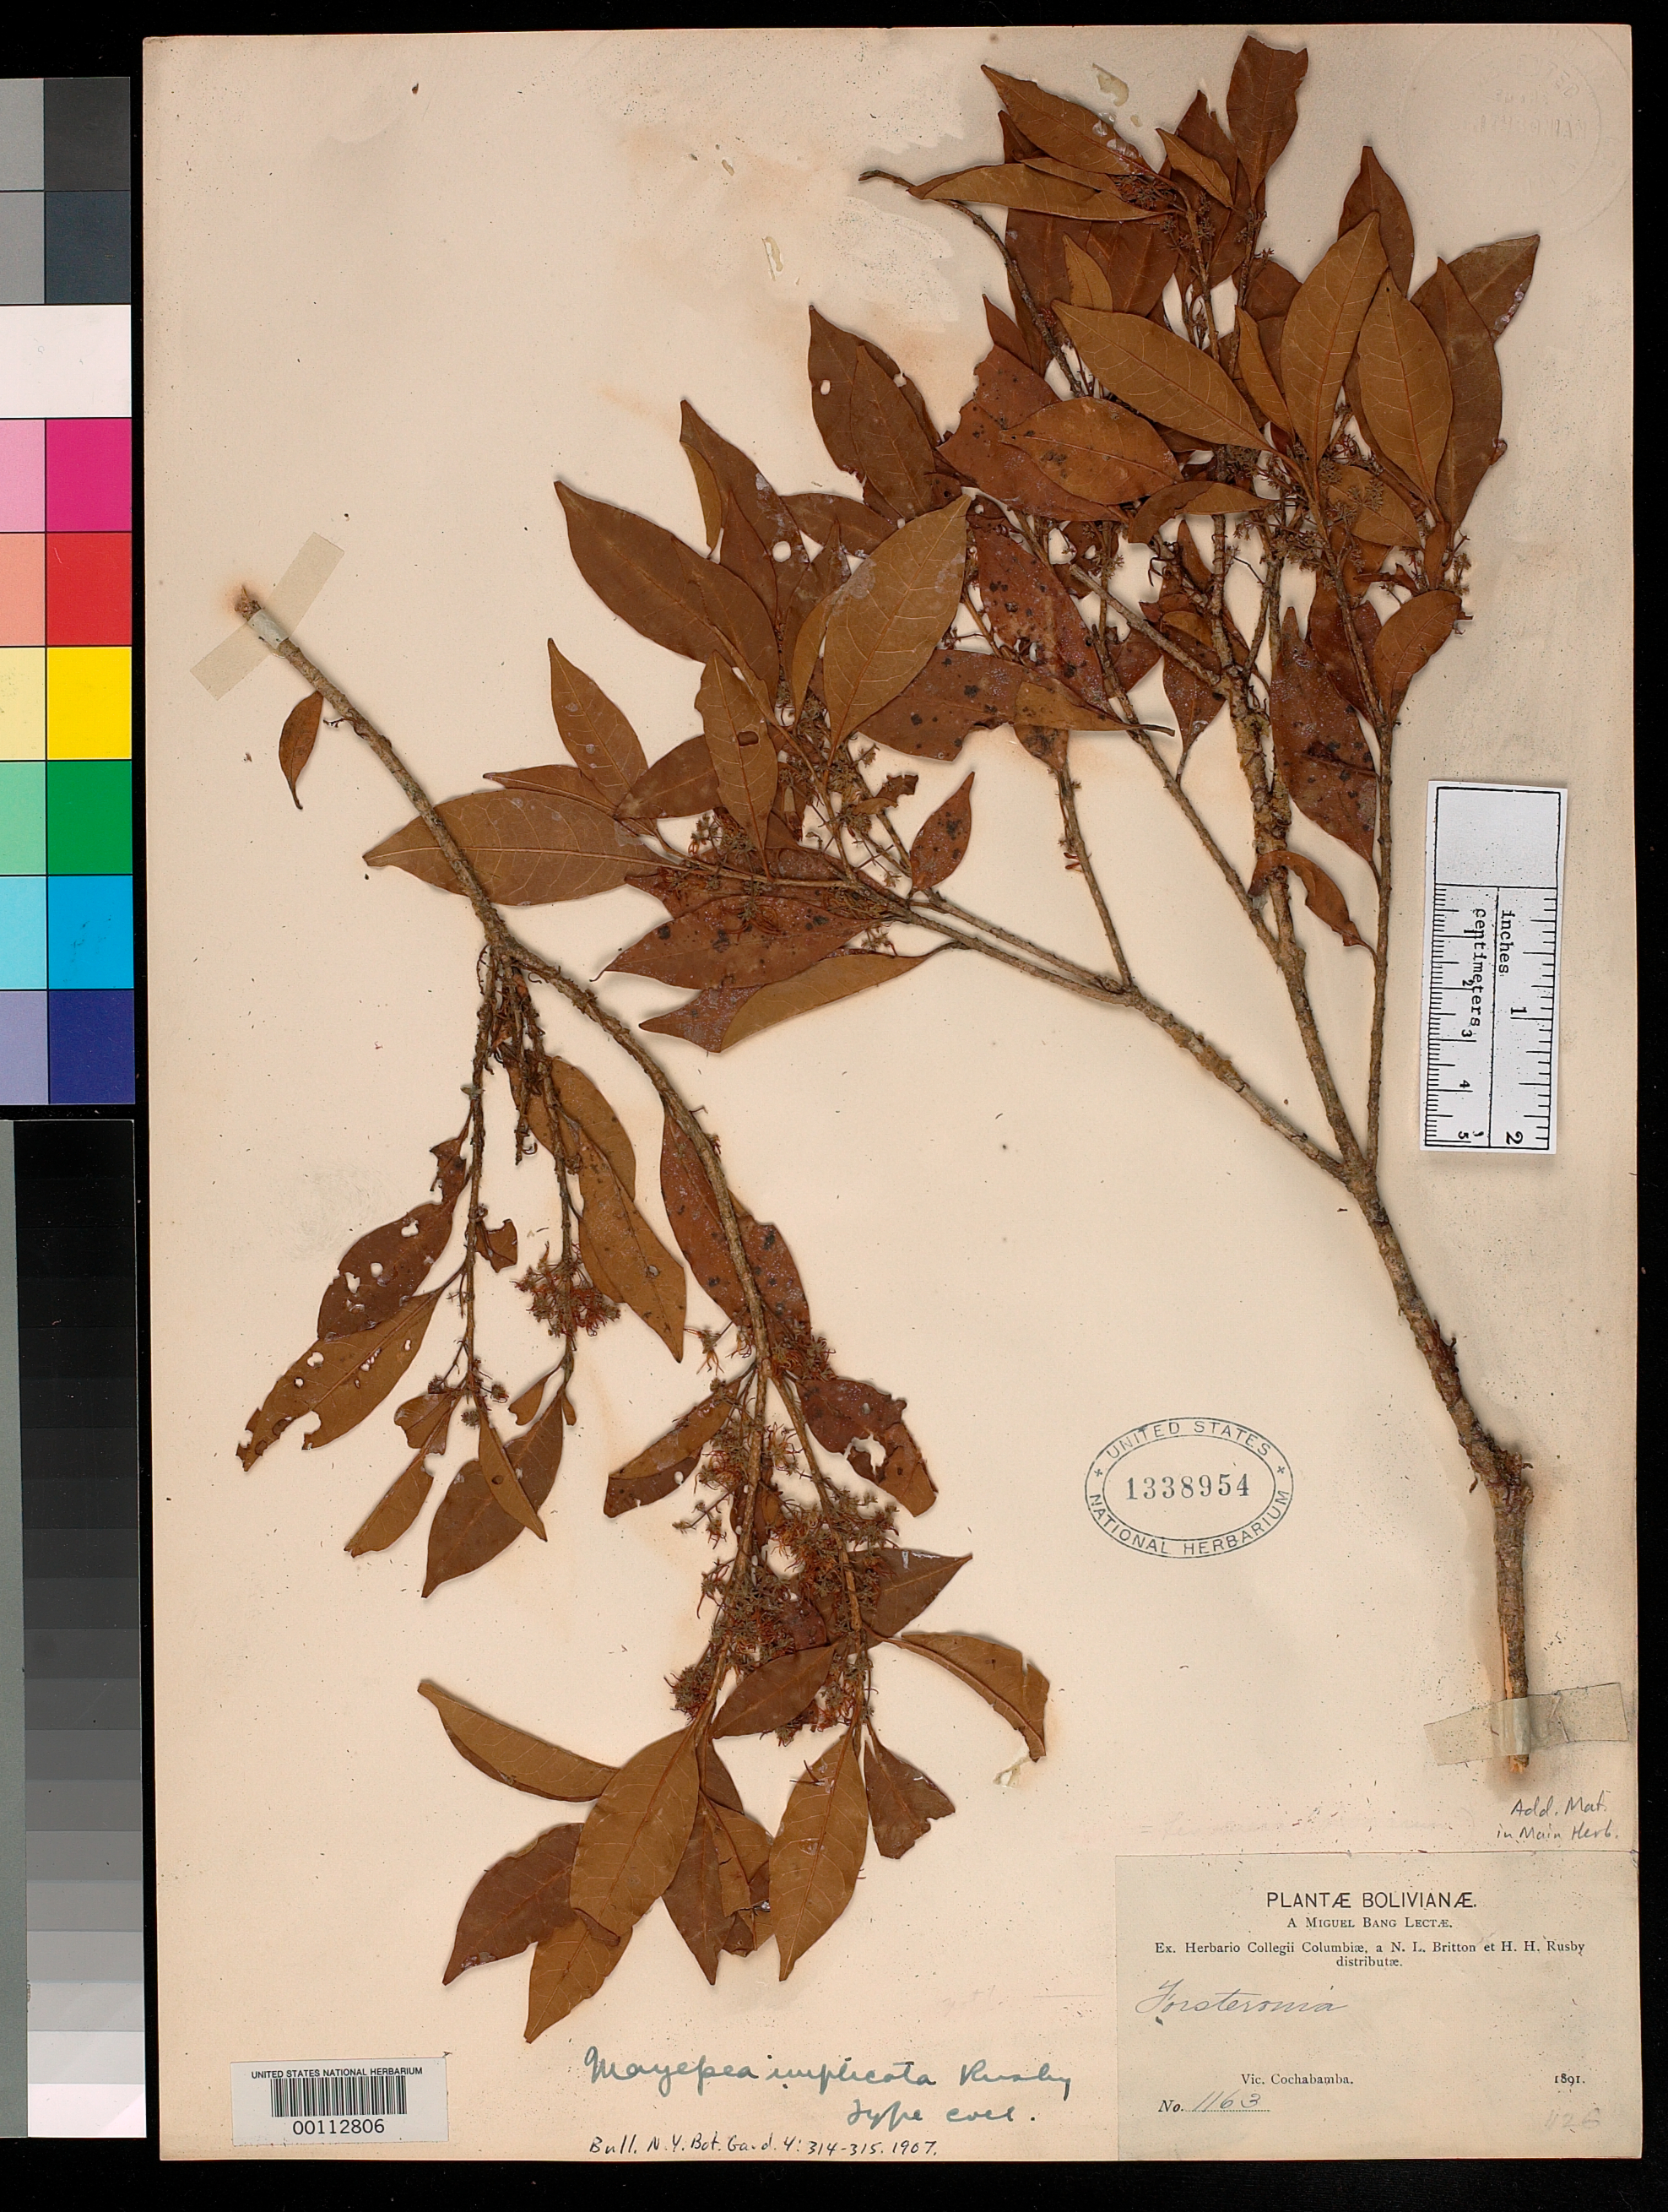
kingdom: Plantae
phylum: Tracheophyta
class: Magnoliopsida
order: Lamiales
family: Oleaceae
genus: Mayepea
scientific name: Mayepea implicata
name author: Rusby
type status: Isotype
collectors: M. Bang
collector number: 1163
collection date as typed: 1891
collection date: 1891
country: Bolivia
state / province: Cochabamba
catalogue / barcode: US 1338954